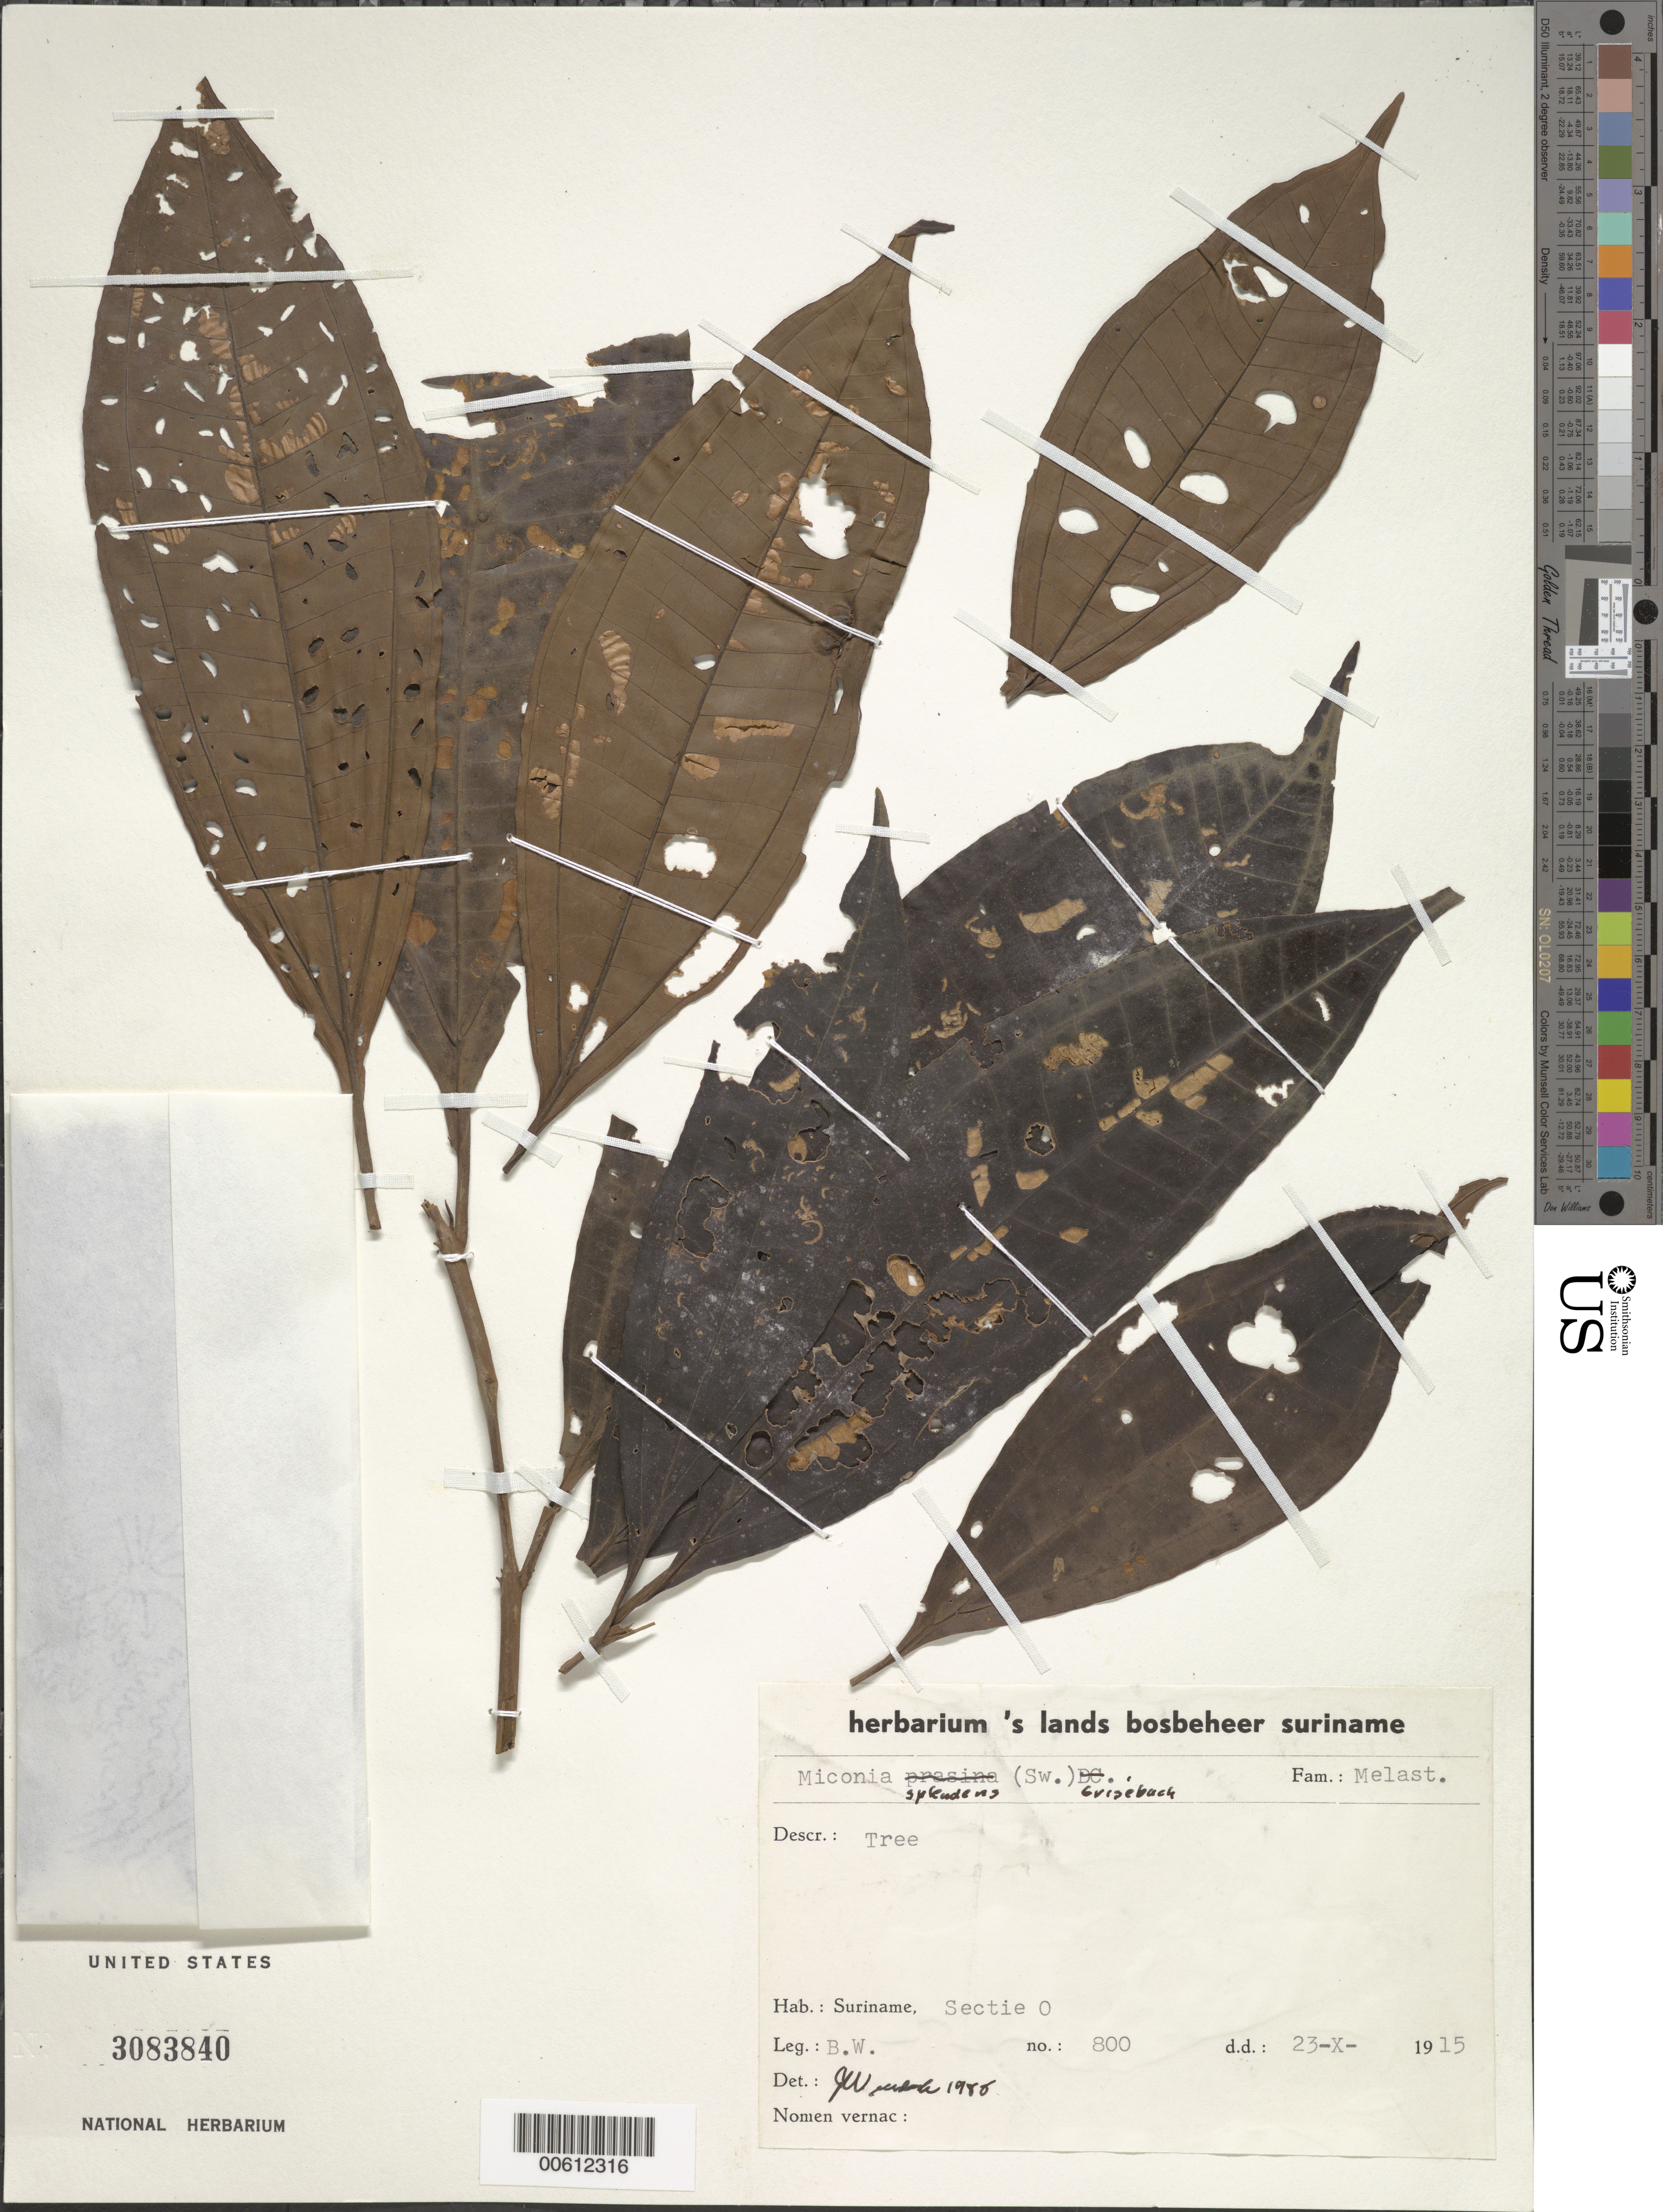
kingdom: Plantae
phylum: Tracheophyta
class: Magnoliopsida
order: Myrtales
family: Melastomataceae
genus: Miconia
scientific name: Miconia splendens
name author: (Sw.) Griseb.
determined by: Wurdack, John J., (US), US (UNITED STATES)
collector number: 800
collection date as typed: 23-Oct-15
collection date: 1915-10-23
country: Suriname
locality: Sectie O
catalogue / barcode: US 3083840